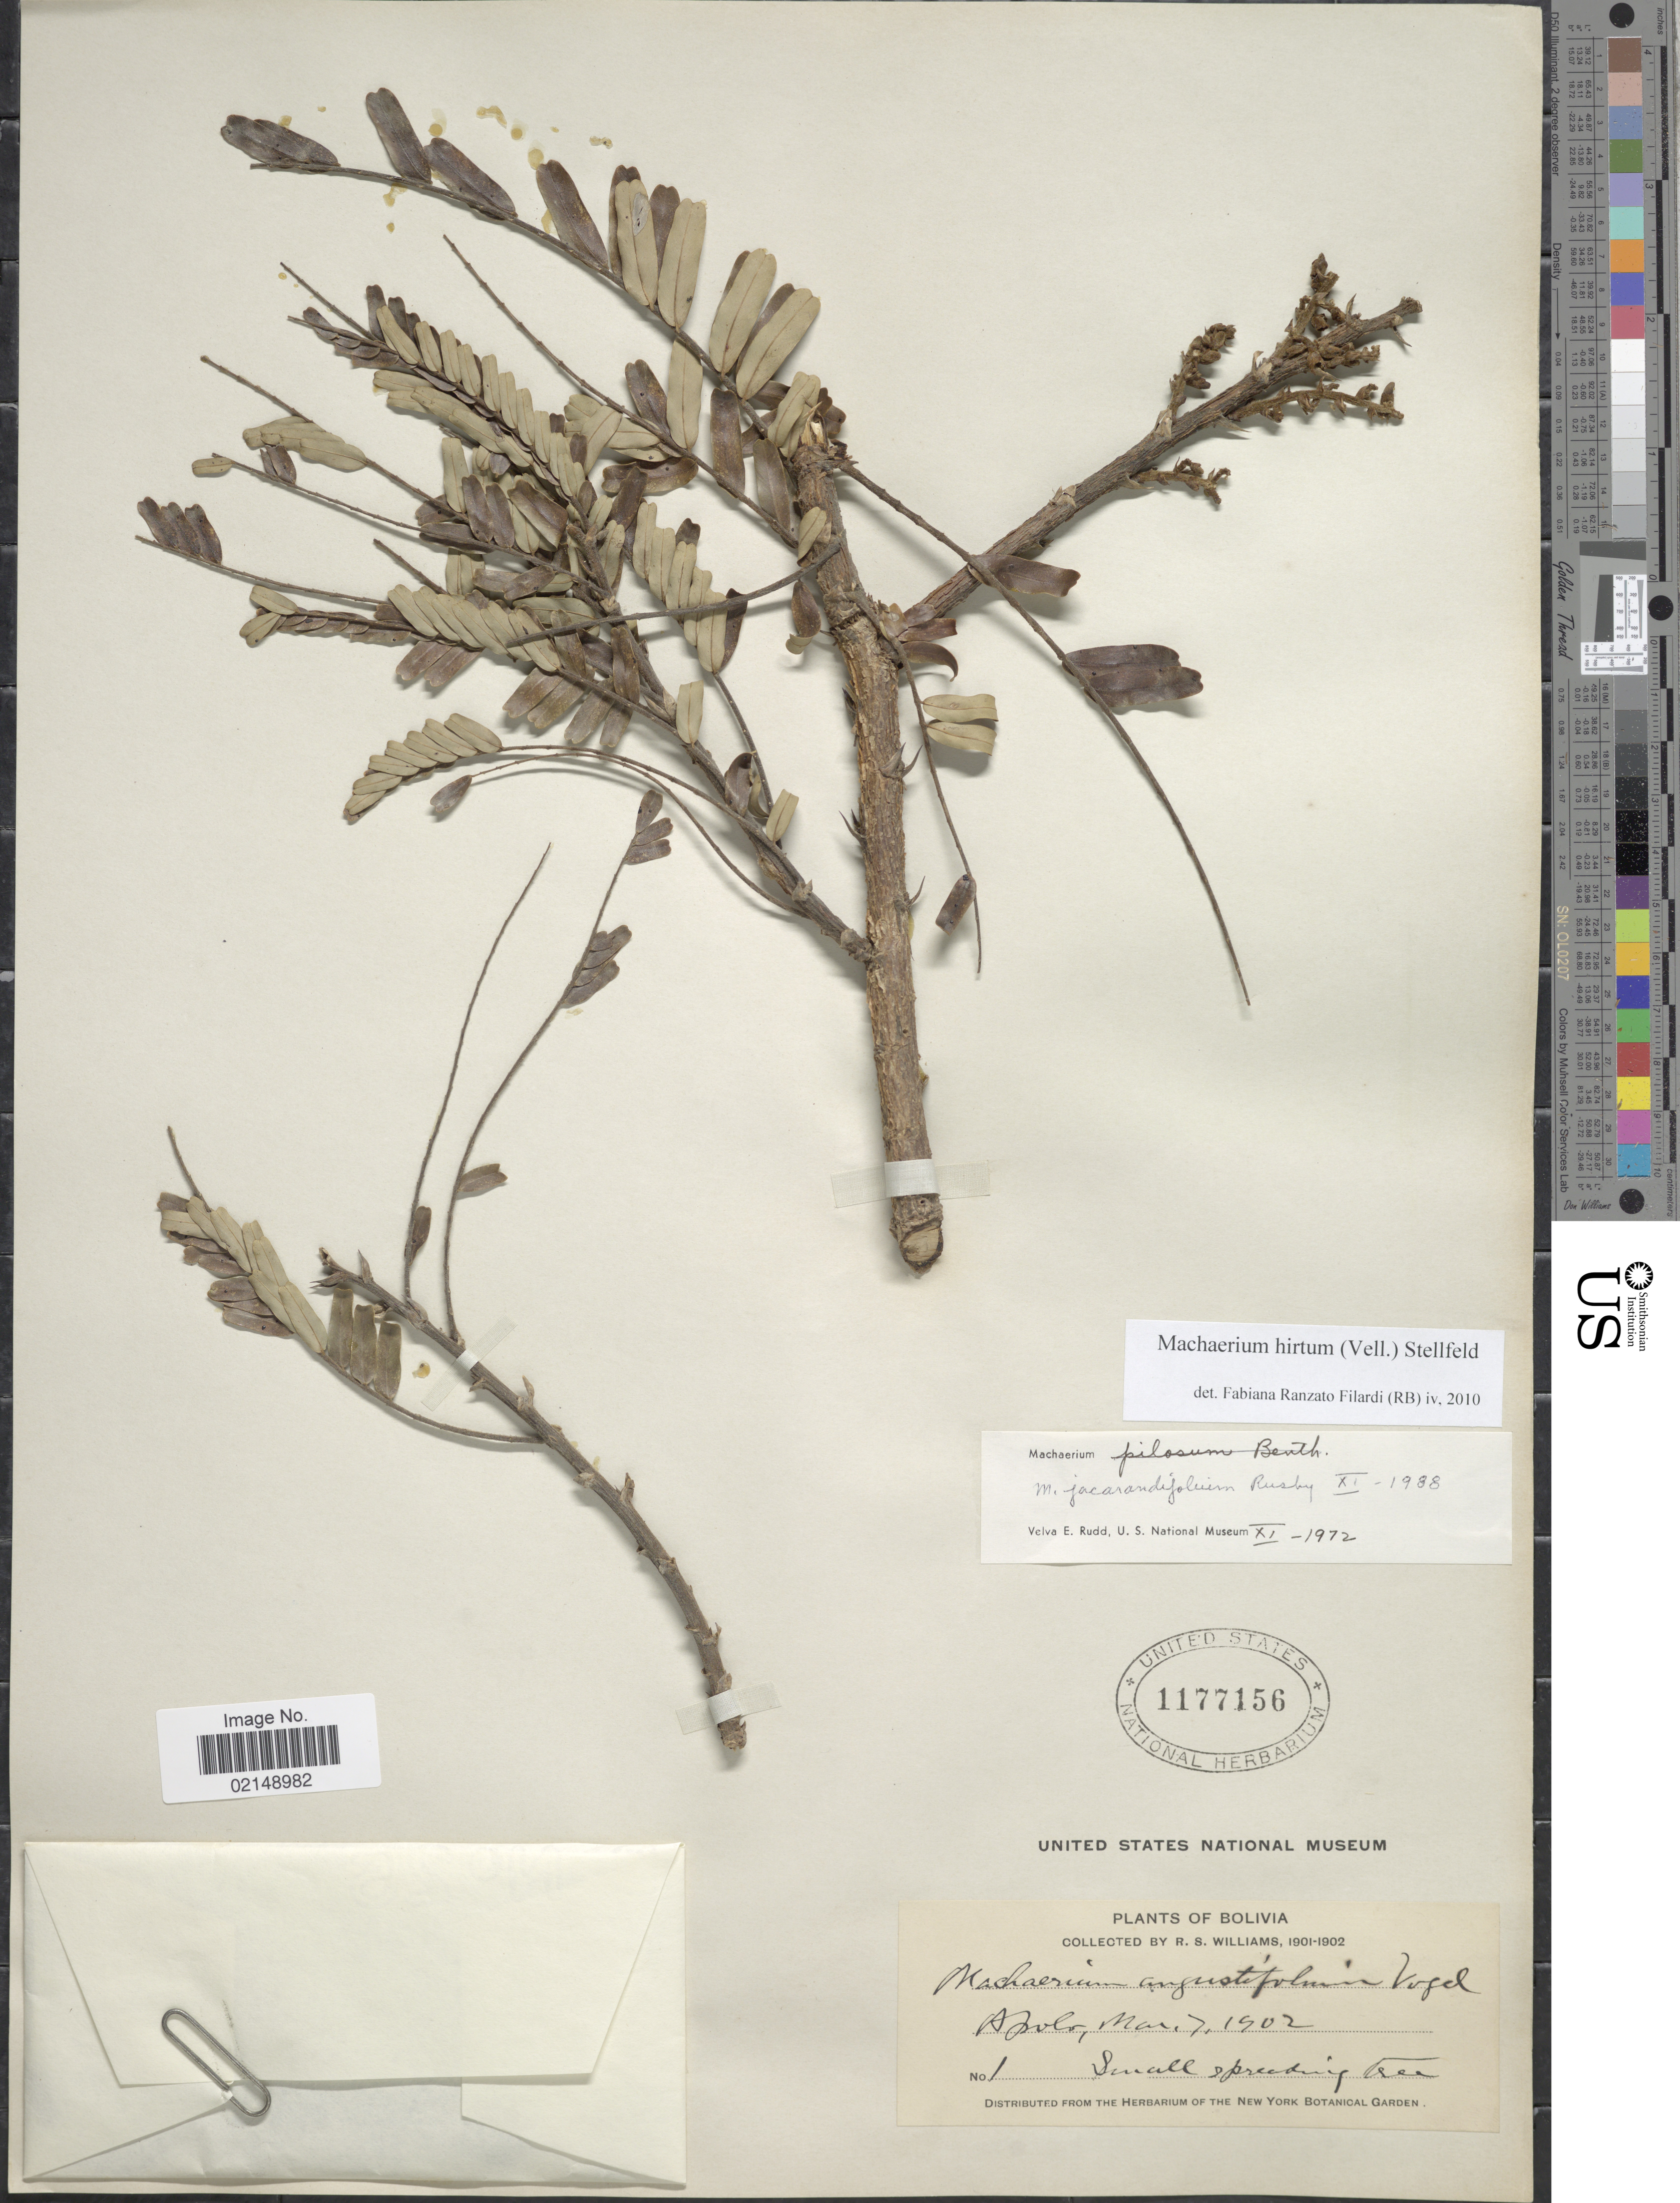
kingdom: Plantae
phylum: Tracheophyta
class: Magnoliopsida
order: Fabales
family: Fabaceae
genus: Machaerium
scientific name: Machaerium hirtum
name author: (Vell.) Stellfeld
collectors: R. S. Williams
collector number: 1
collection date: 1902-03-07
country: Bolivia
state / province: La Paz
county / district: Franz Tamayo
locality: Apolo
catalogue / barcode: US 1177156